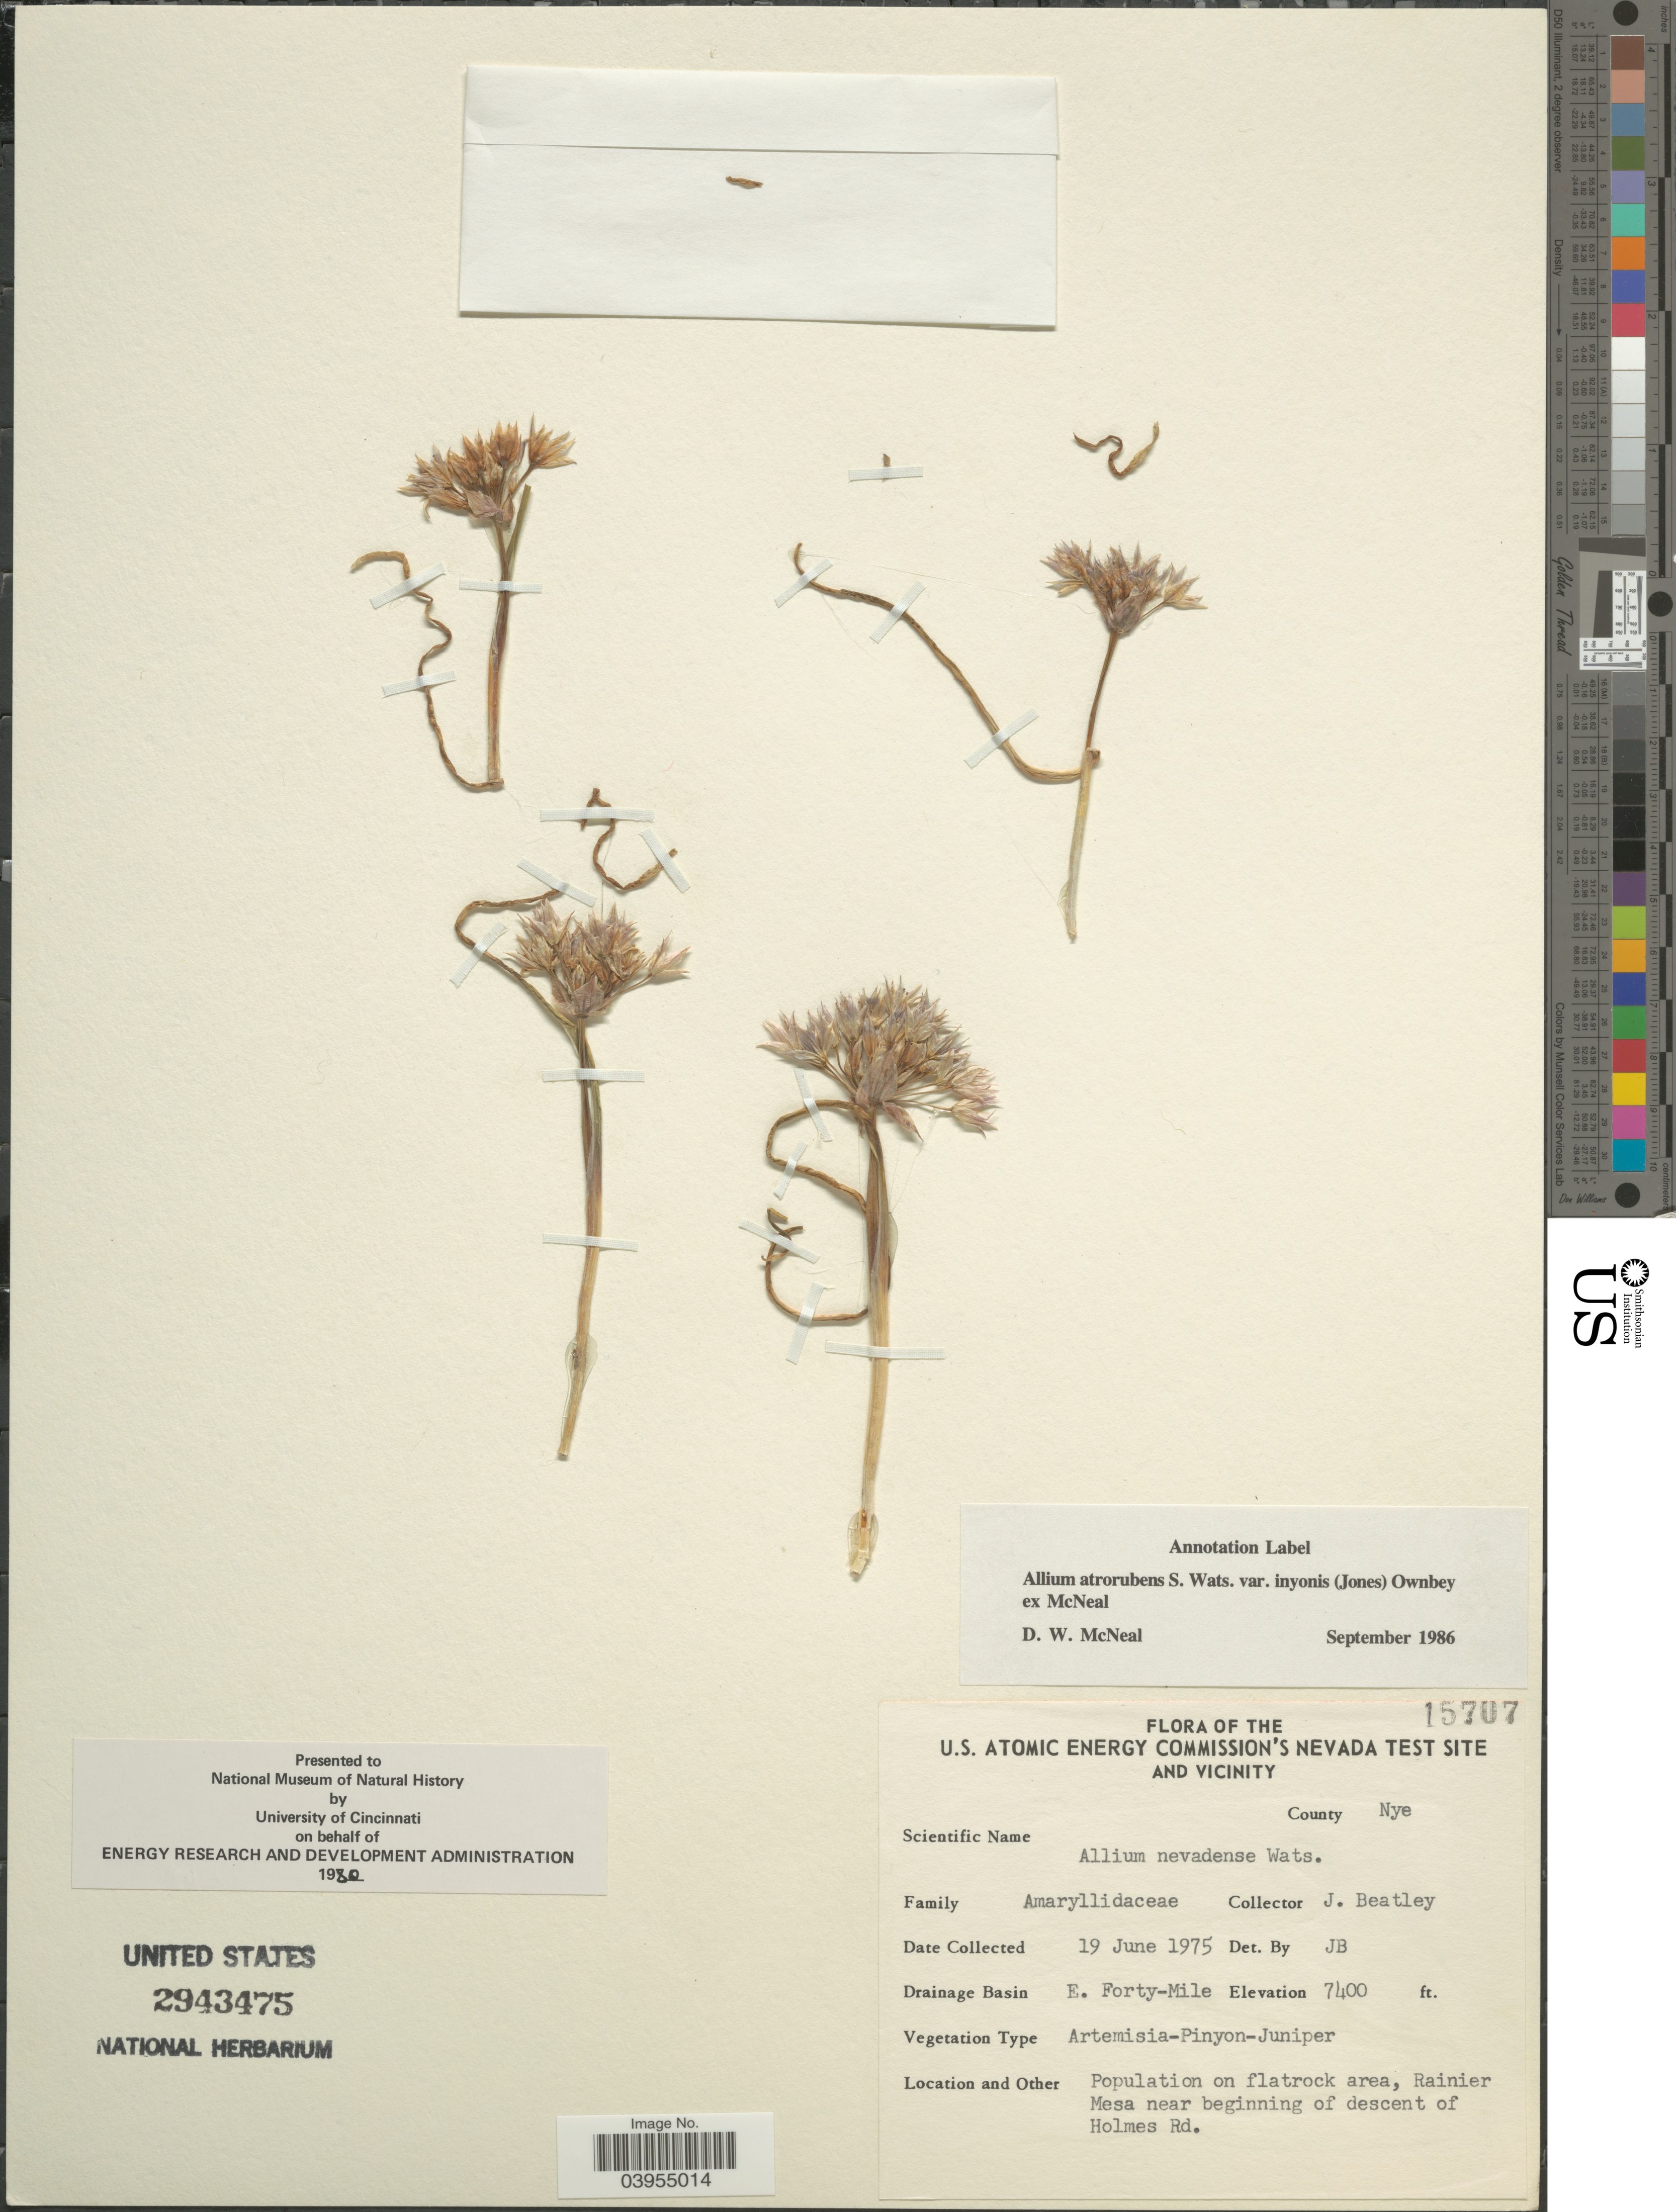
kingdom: Plantae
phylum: Tracheophyta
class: Liliopsida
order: Asparagales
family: Amaryllidaceae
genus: Allium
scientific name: Allium atrorubens var. inyonis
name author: (M.E. Jones) Ownbey & Aase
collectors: J. C. Beatley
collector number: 15707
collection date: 1975-06-19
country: United States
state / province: Nevada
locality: U.S. Atomic Energy Commission's Nevada Test Site and Vicinity. County Nye. Drainage Basin E. Forty-Mile. Rainier Mesa near beginning of descent of Holmes Rd.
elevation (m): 2256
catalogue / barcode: US 2943475